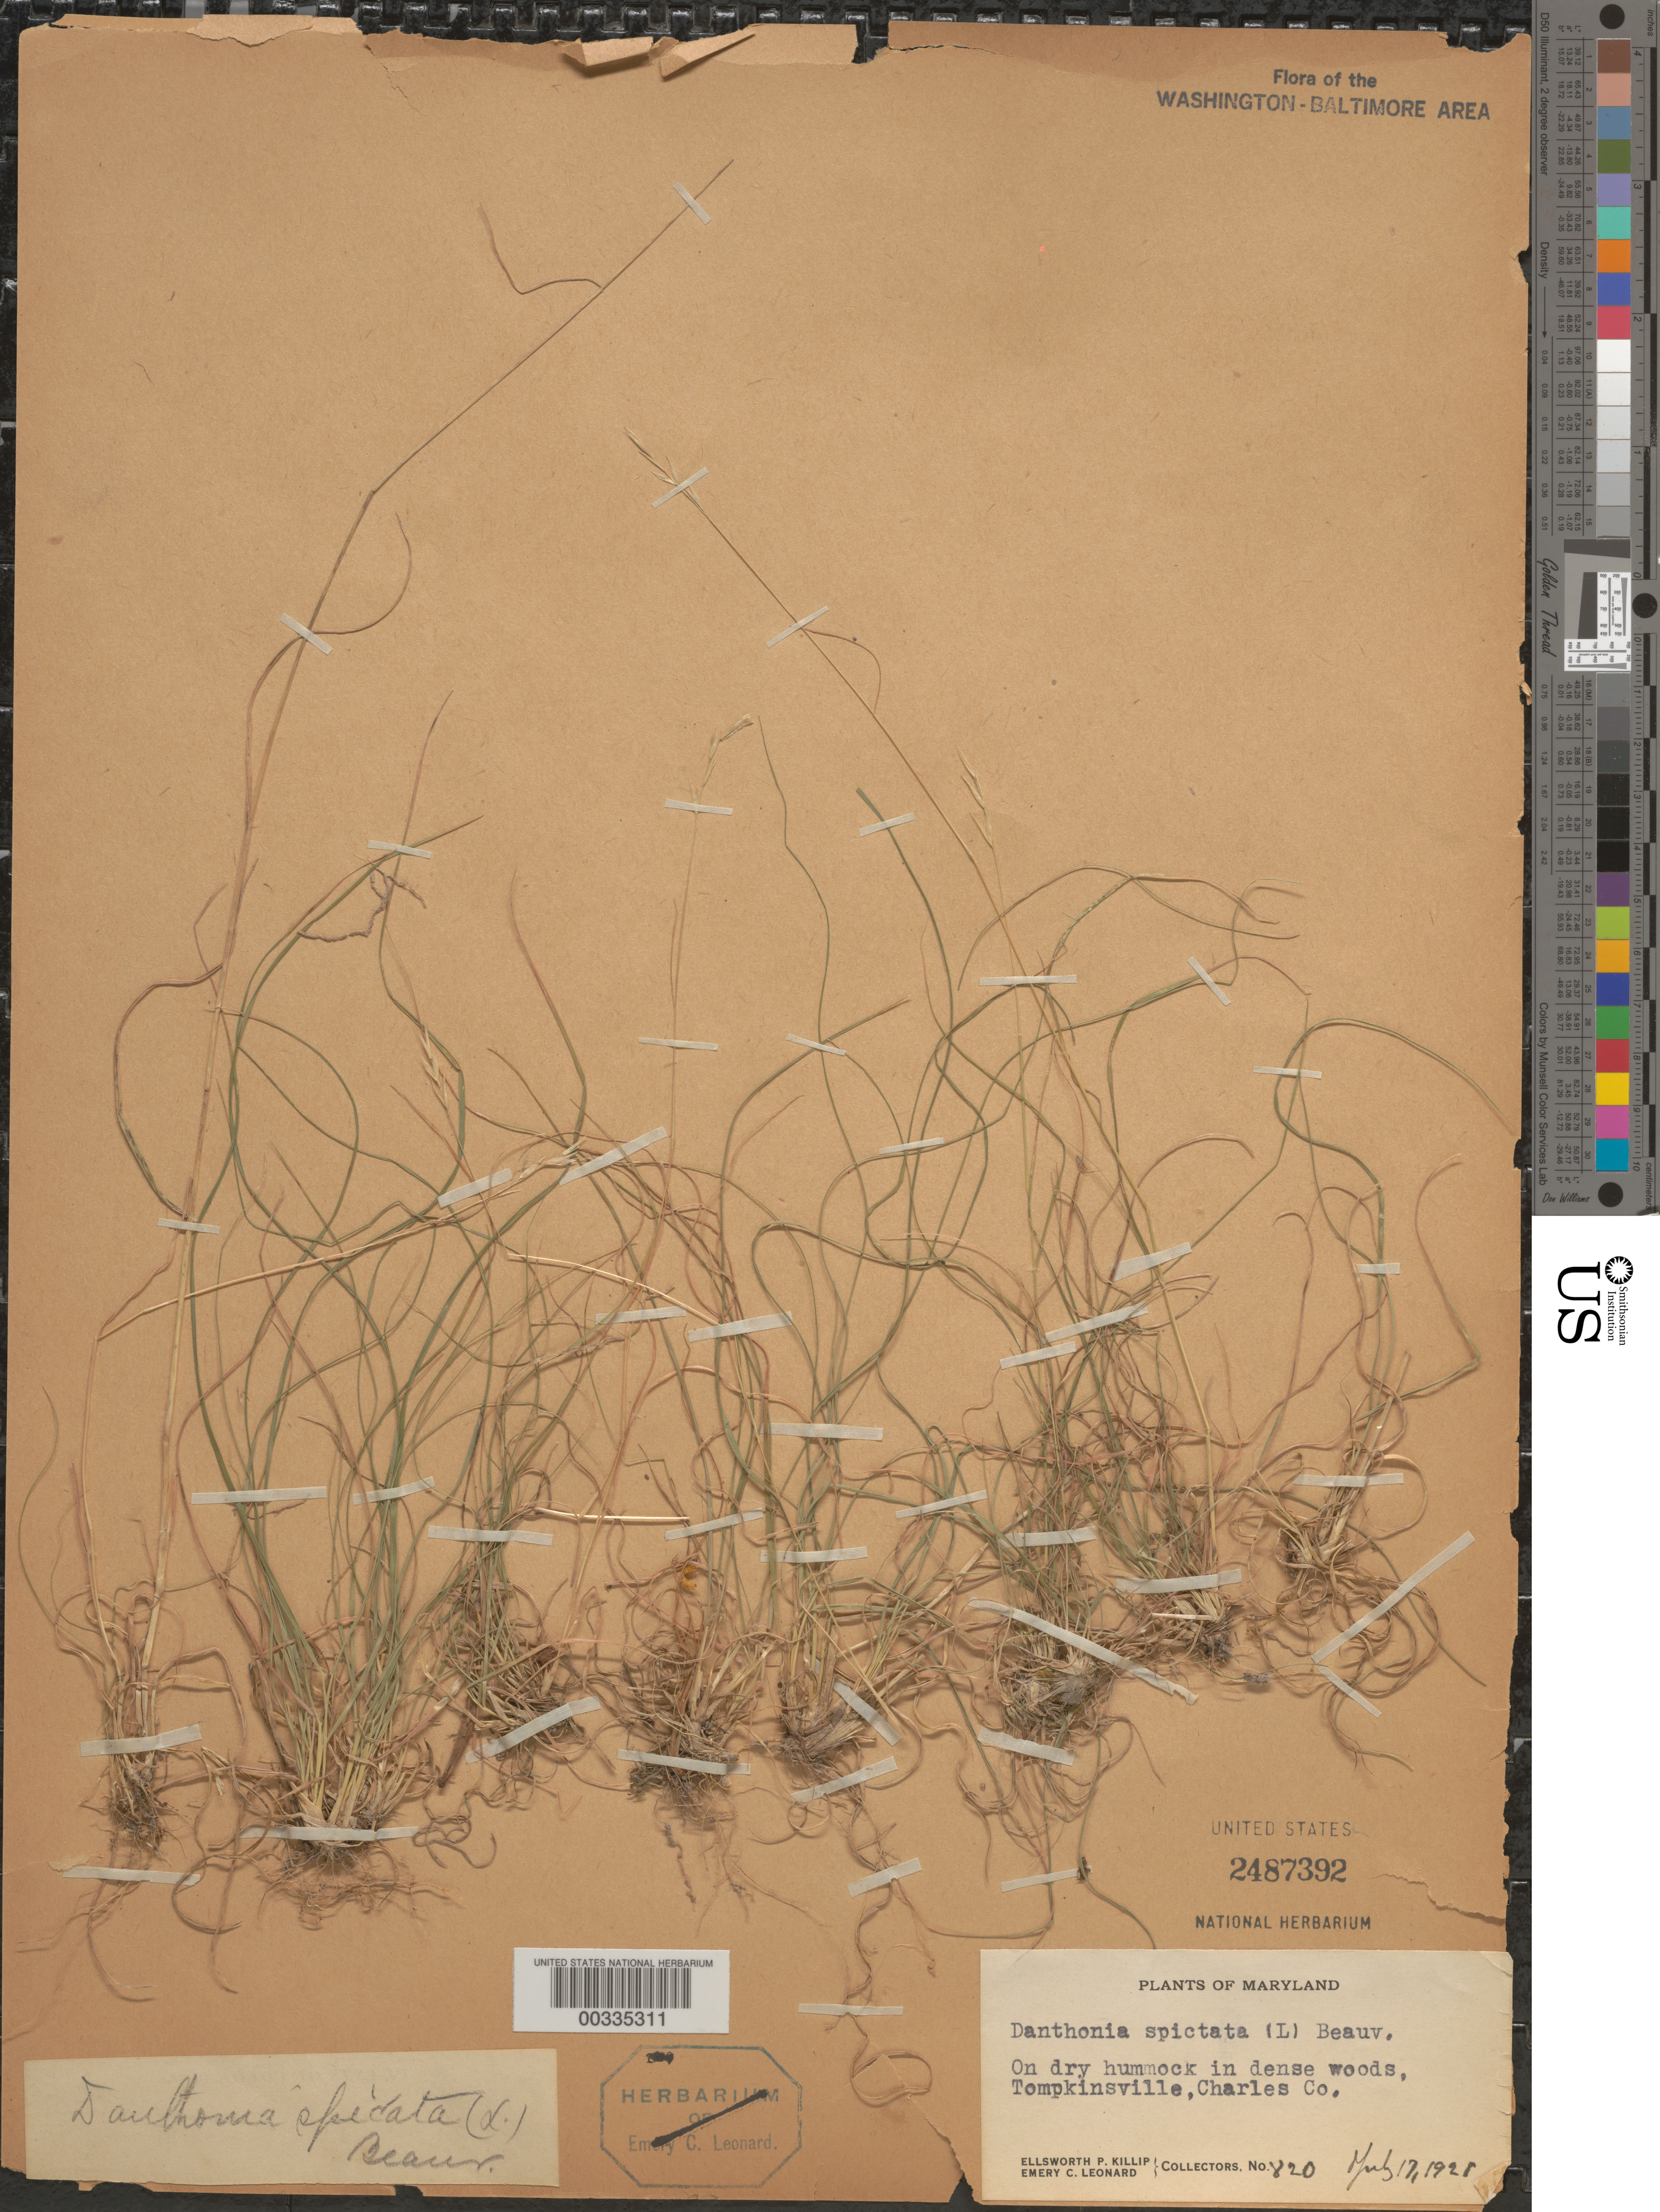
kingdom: Plantae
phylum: Tracheophyta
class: Liliopsida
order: Poales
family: Poaceae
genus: Danthonia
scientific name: Danthonia spicata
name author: (L.) P. Beauv. ex Roem. & Schult.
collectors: E. P. Killip & E. C. Leonard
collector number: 820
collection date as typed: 17 Jul 1928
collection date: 1928-07-17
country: United States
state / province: Maryland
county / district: Charles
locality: Tompkinsville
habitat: Dry hummock in dense woods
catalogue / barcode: US 2487392